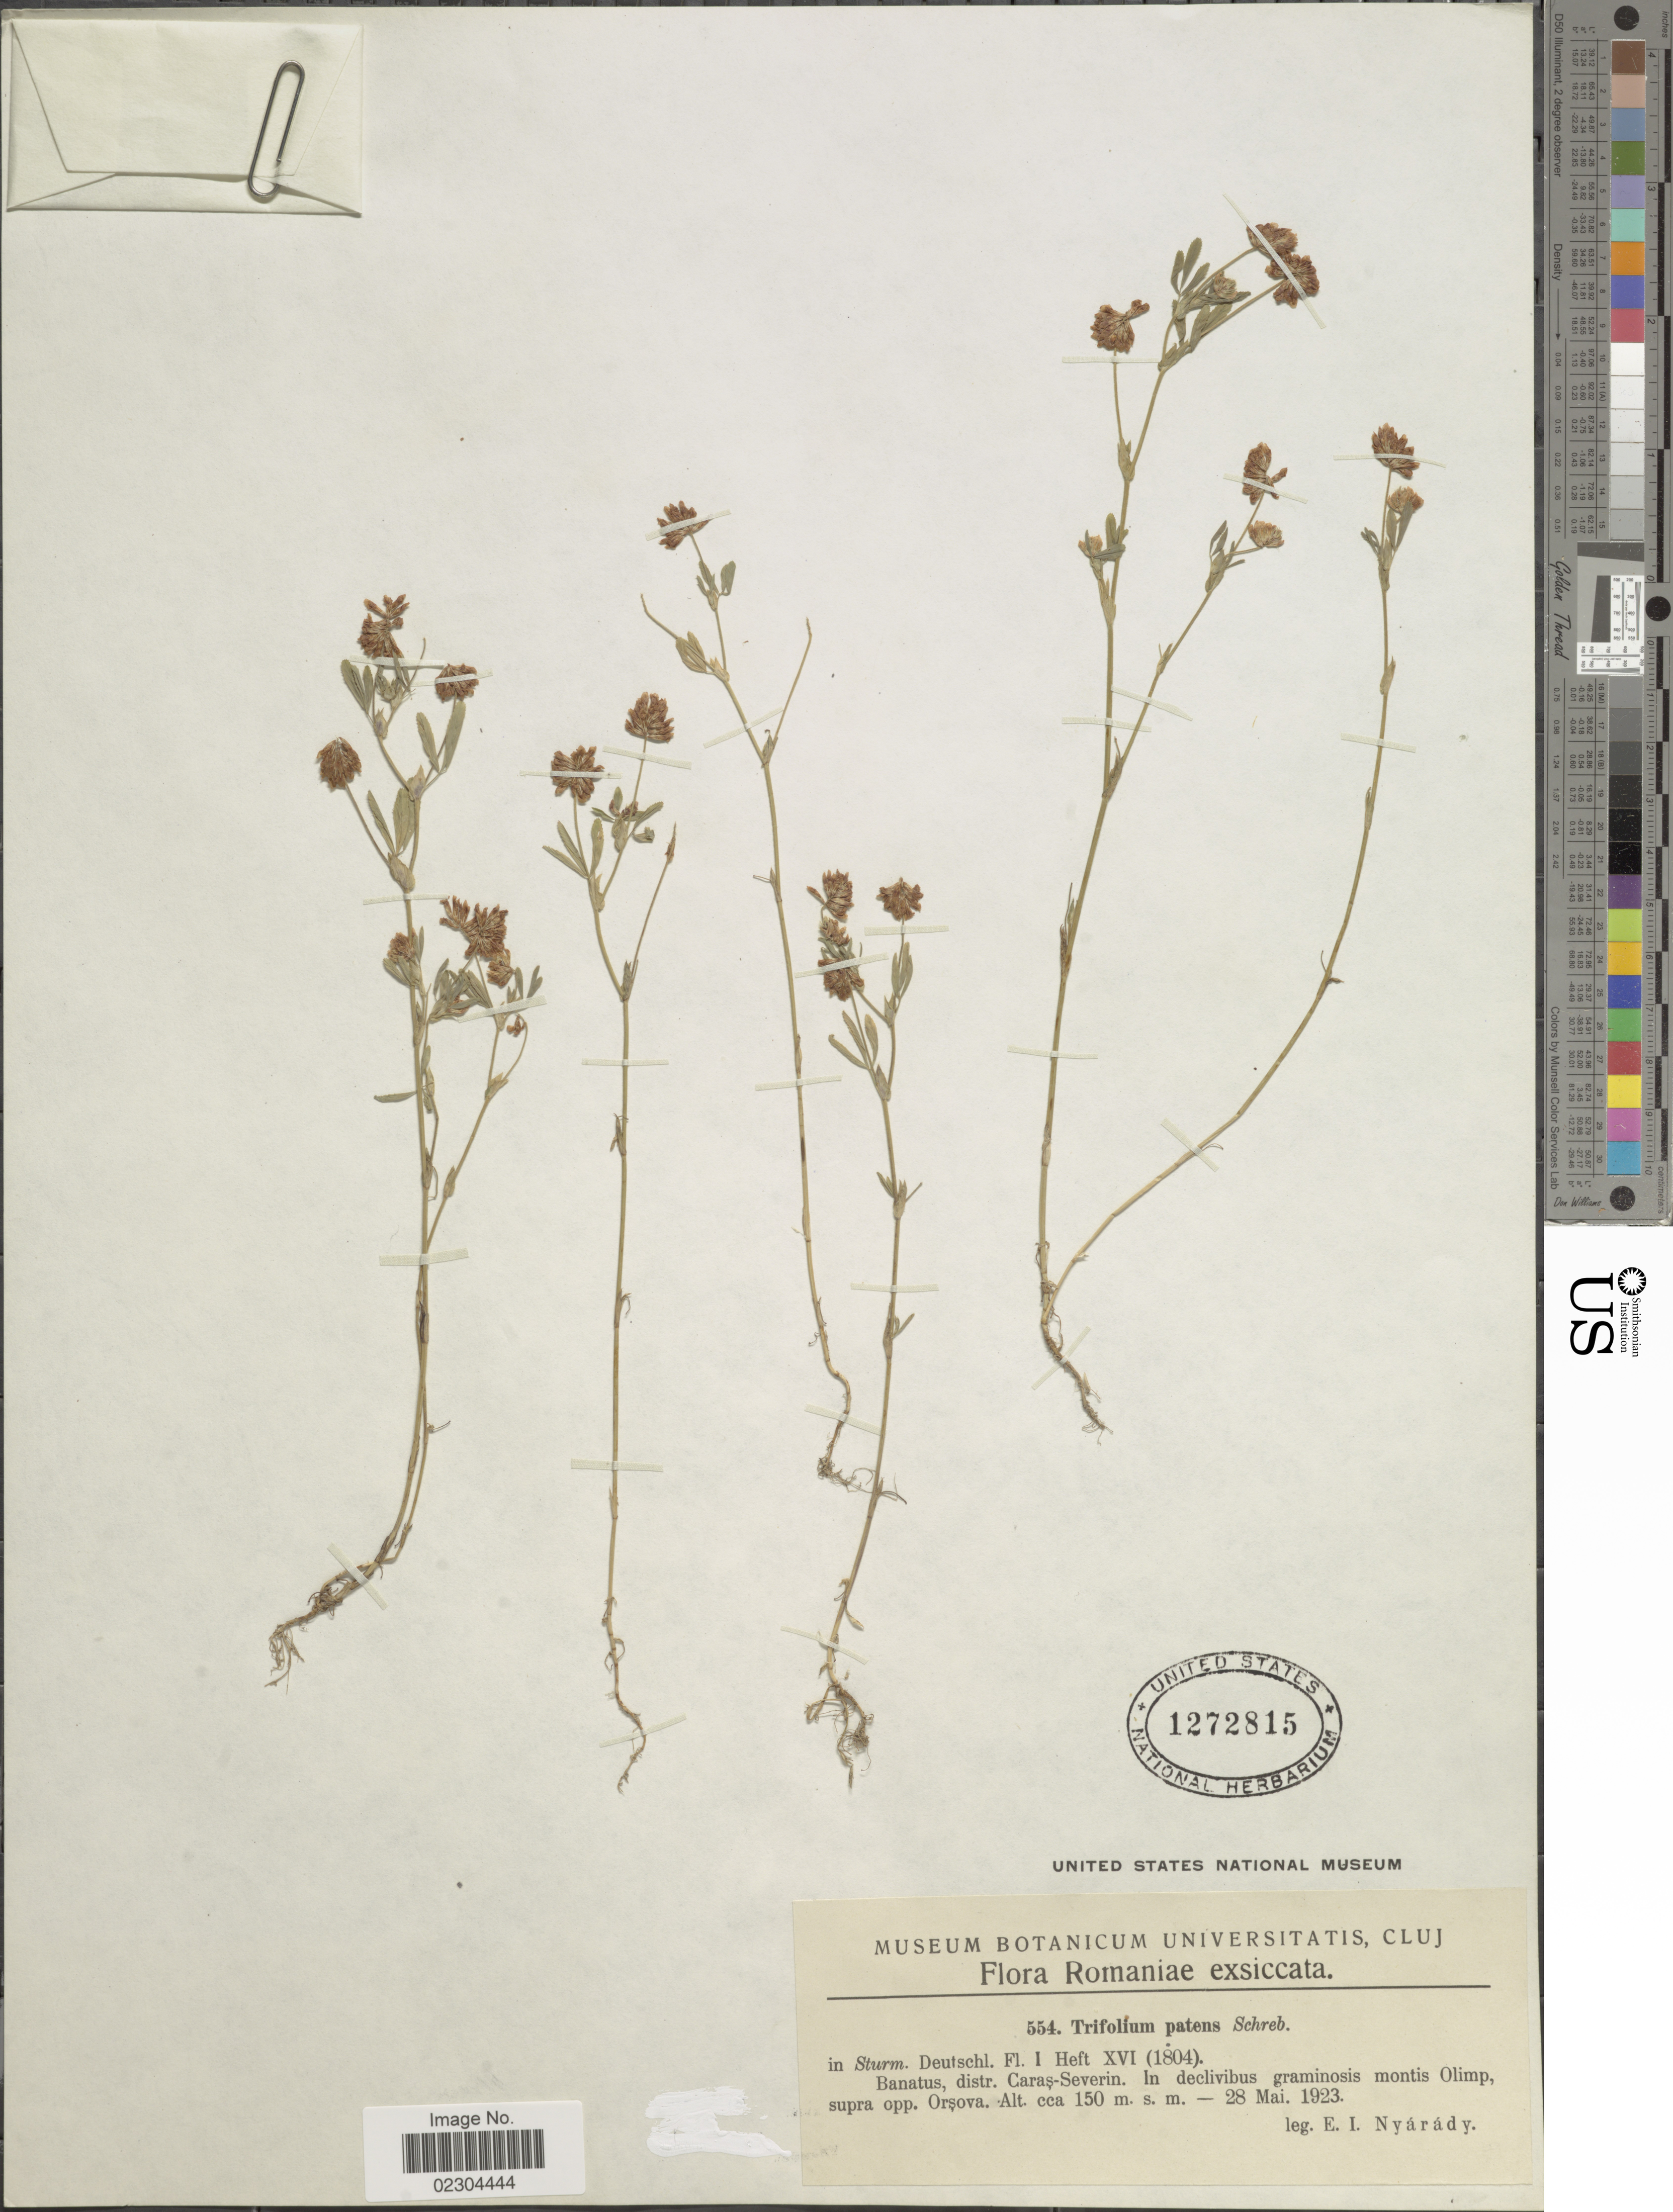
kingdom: Plantae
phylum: Tracheophyta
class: Magnoliopsida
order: Fabales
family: Fabaceae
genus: Trifolium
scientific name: Trifolium patens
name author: Schreb.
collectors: E. Nyárády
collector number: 554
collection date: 1923-05-28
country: Romania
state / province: Caras-Severin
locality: Banatus, montis Olimp supra opp. Orsova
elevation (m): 150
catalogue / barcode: US 1272815